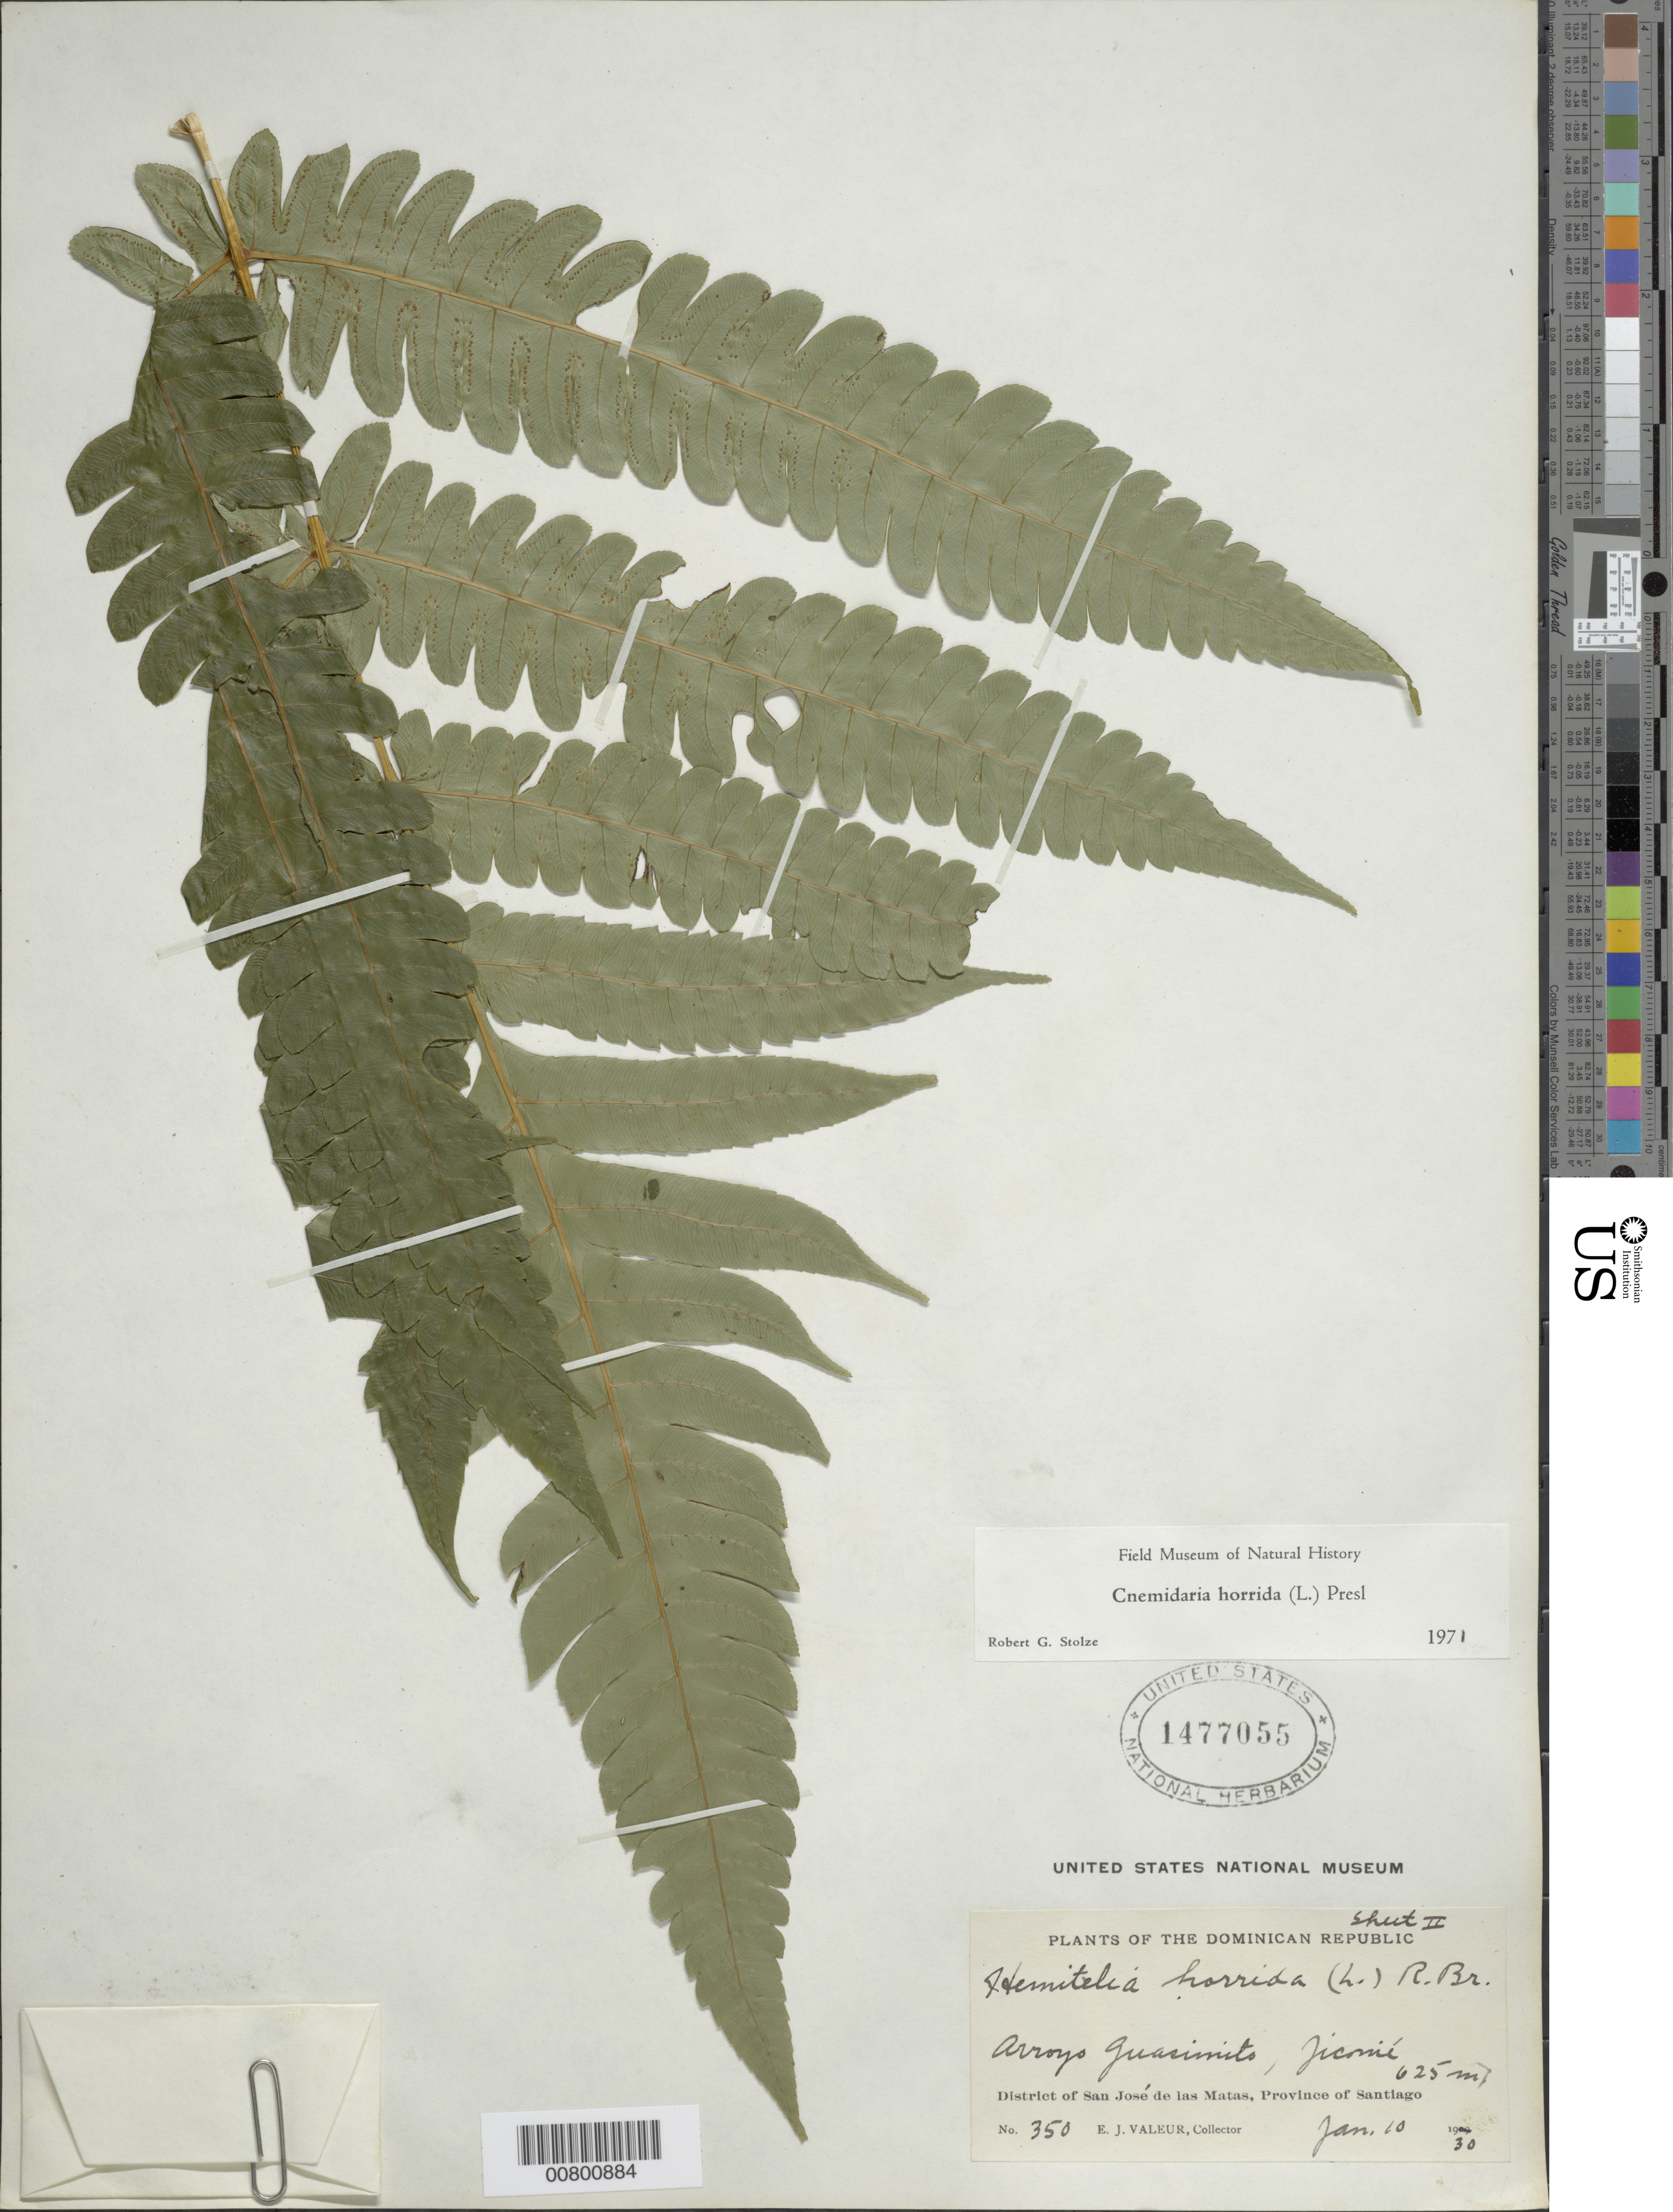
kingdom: Plantae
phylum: Tracheophyta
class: Polypodiopsida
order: Cyatheales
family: Cyatheaceae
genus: Cyathea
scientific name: Cyathea horrida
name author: (L.) Sm.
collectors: E. Valeur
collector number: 350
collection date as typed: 10 Jan 1930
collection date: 1930-01-10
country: Dominican Republic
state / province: Santiago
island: Hispaniola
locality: Dist. San José de las Matas, Arryo Guasimita, Jicome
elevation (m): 625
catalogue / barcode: US 1477055